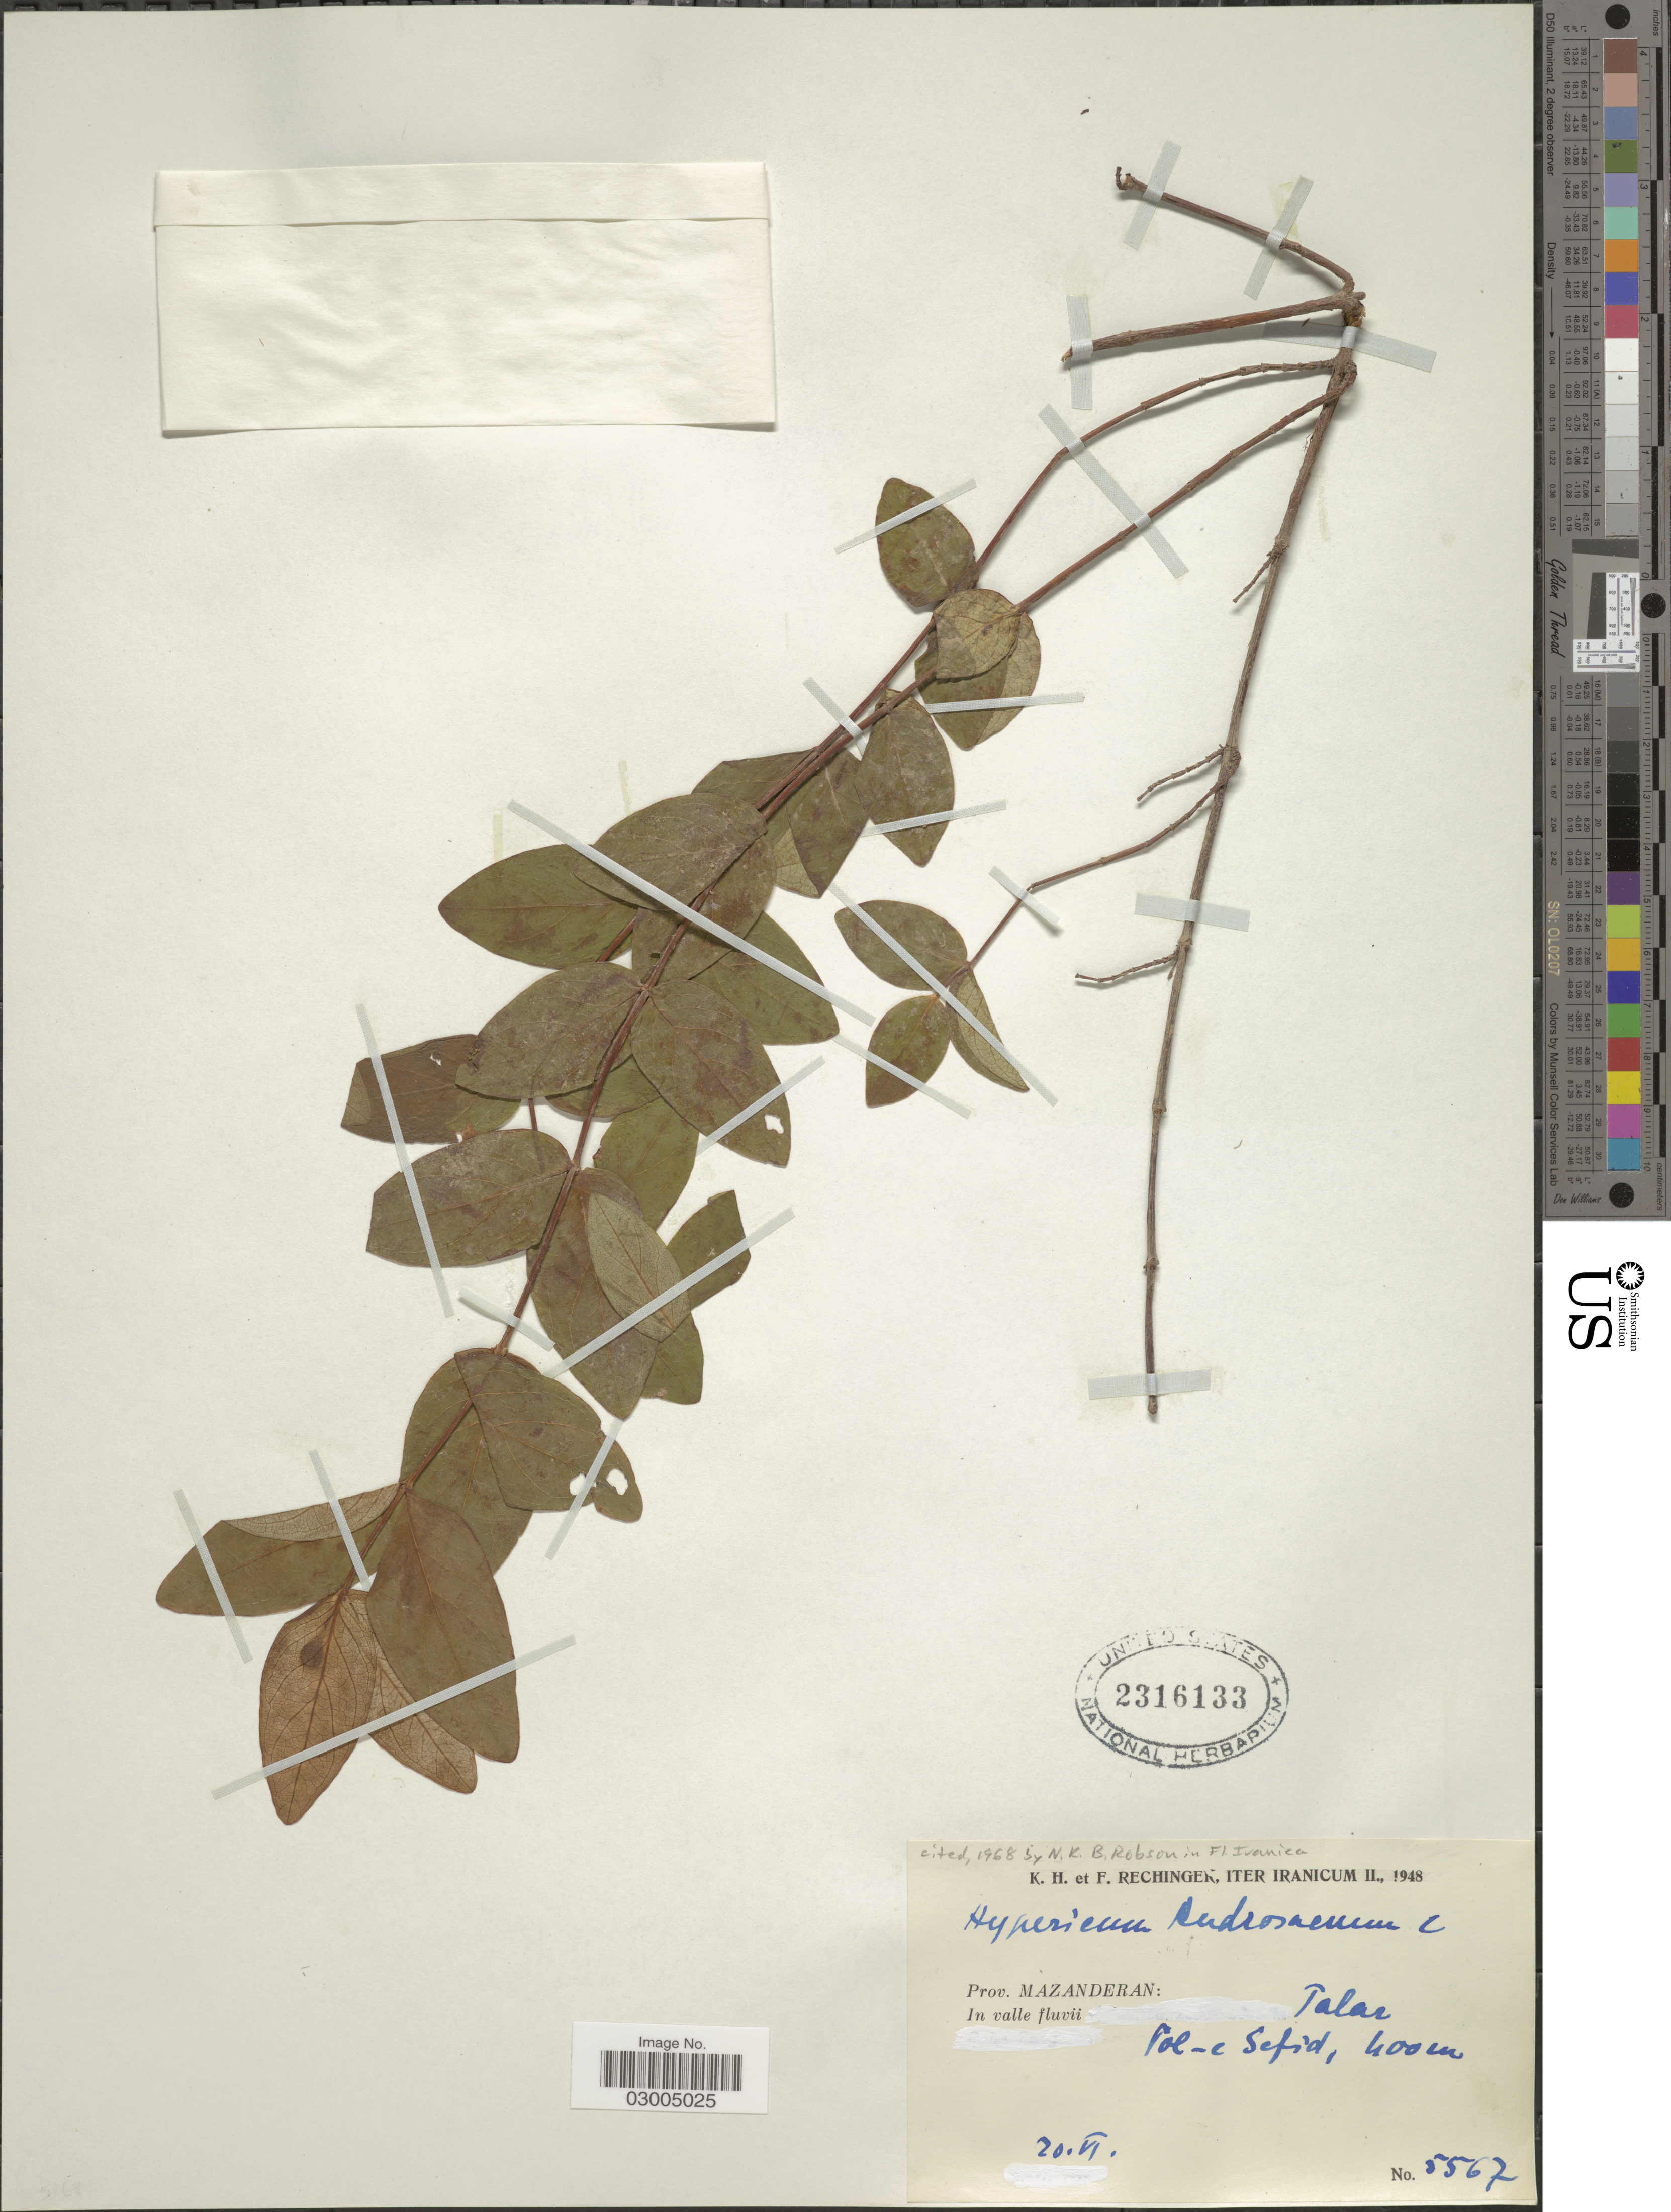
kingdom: Plantae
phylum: Tracheophyta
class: Magnoliopsida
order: Malpighiales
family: Hypericaceae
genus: Hypericum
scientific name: Hypericum androsaemum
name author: L.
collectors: K. Rechinger & F. Rechinger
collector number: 5567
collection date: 1948-06-20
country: Iran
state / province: Mazandaran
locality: Prov. Mazanderan: Talaz. In valle fluvii. Pol-e Sefid. [unsure placement]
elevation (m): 400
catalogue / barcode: US 2316133